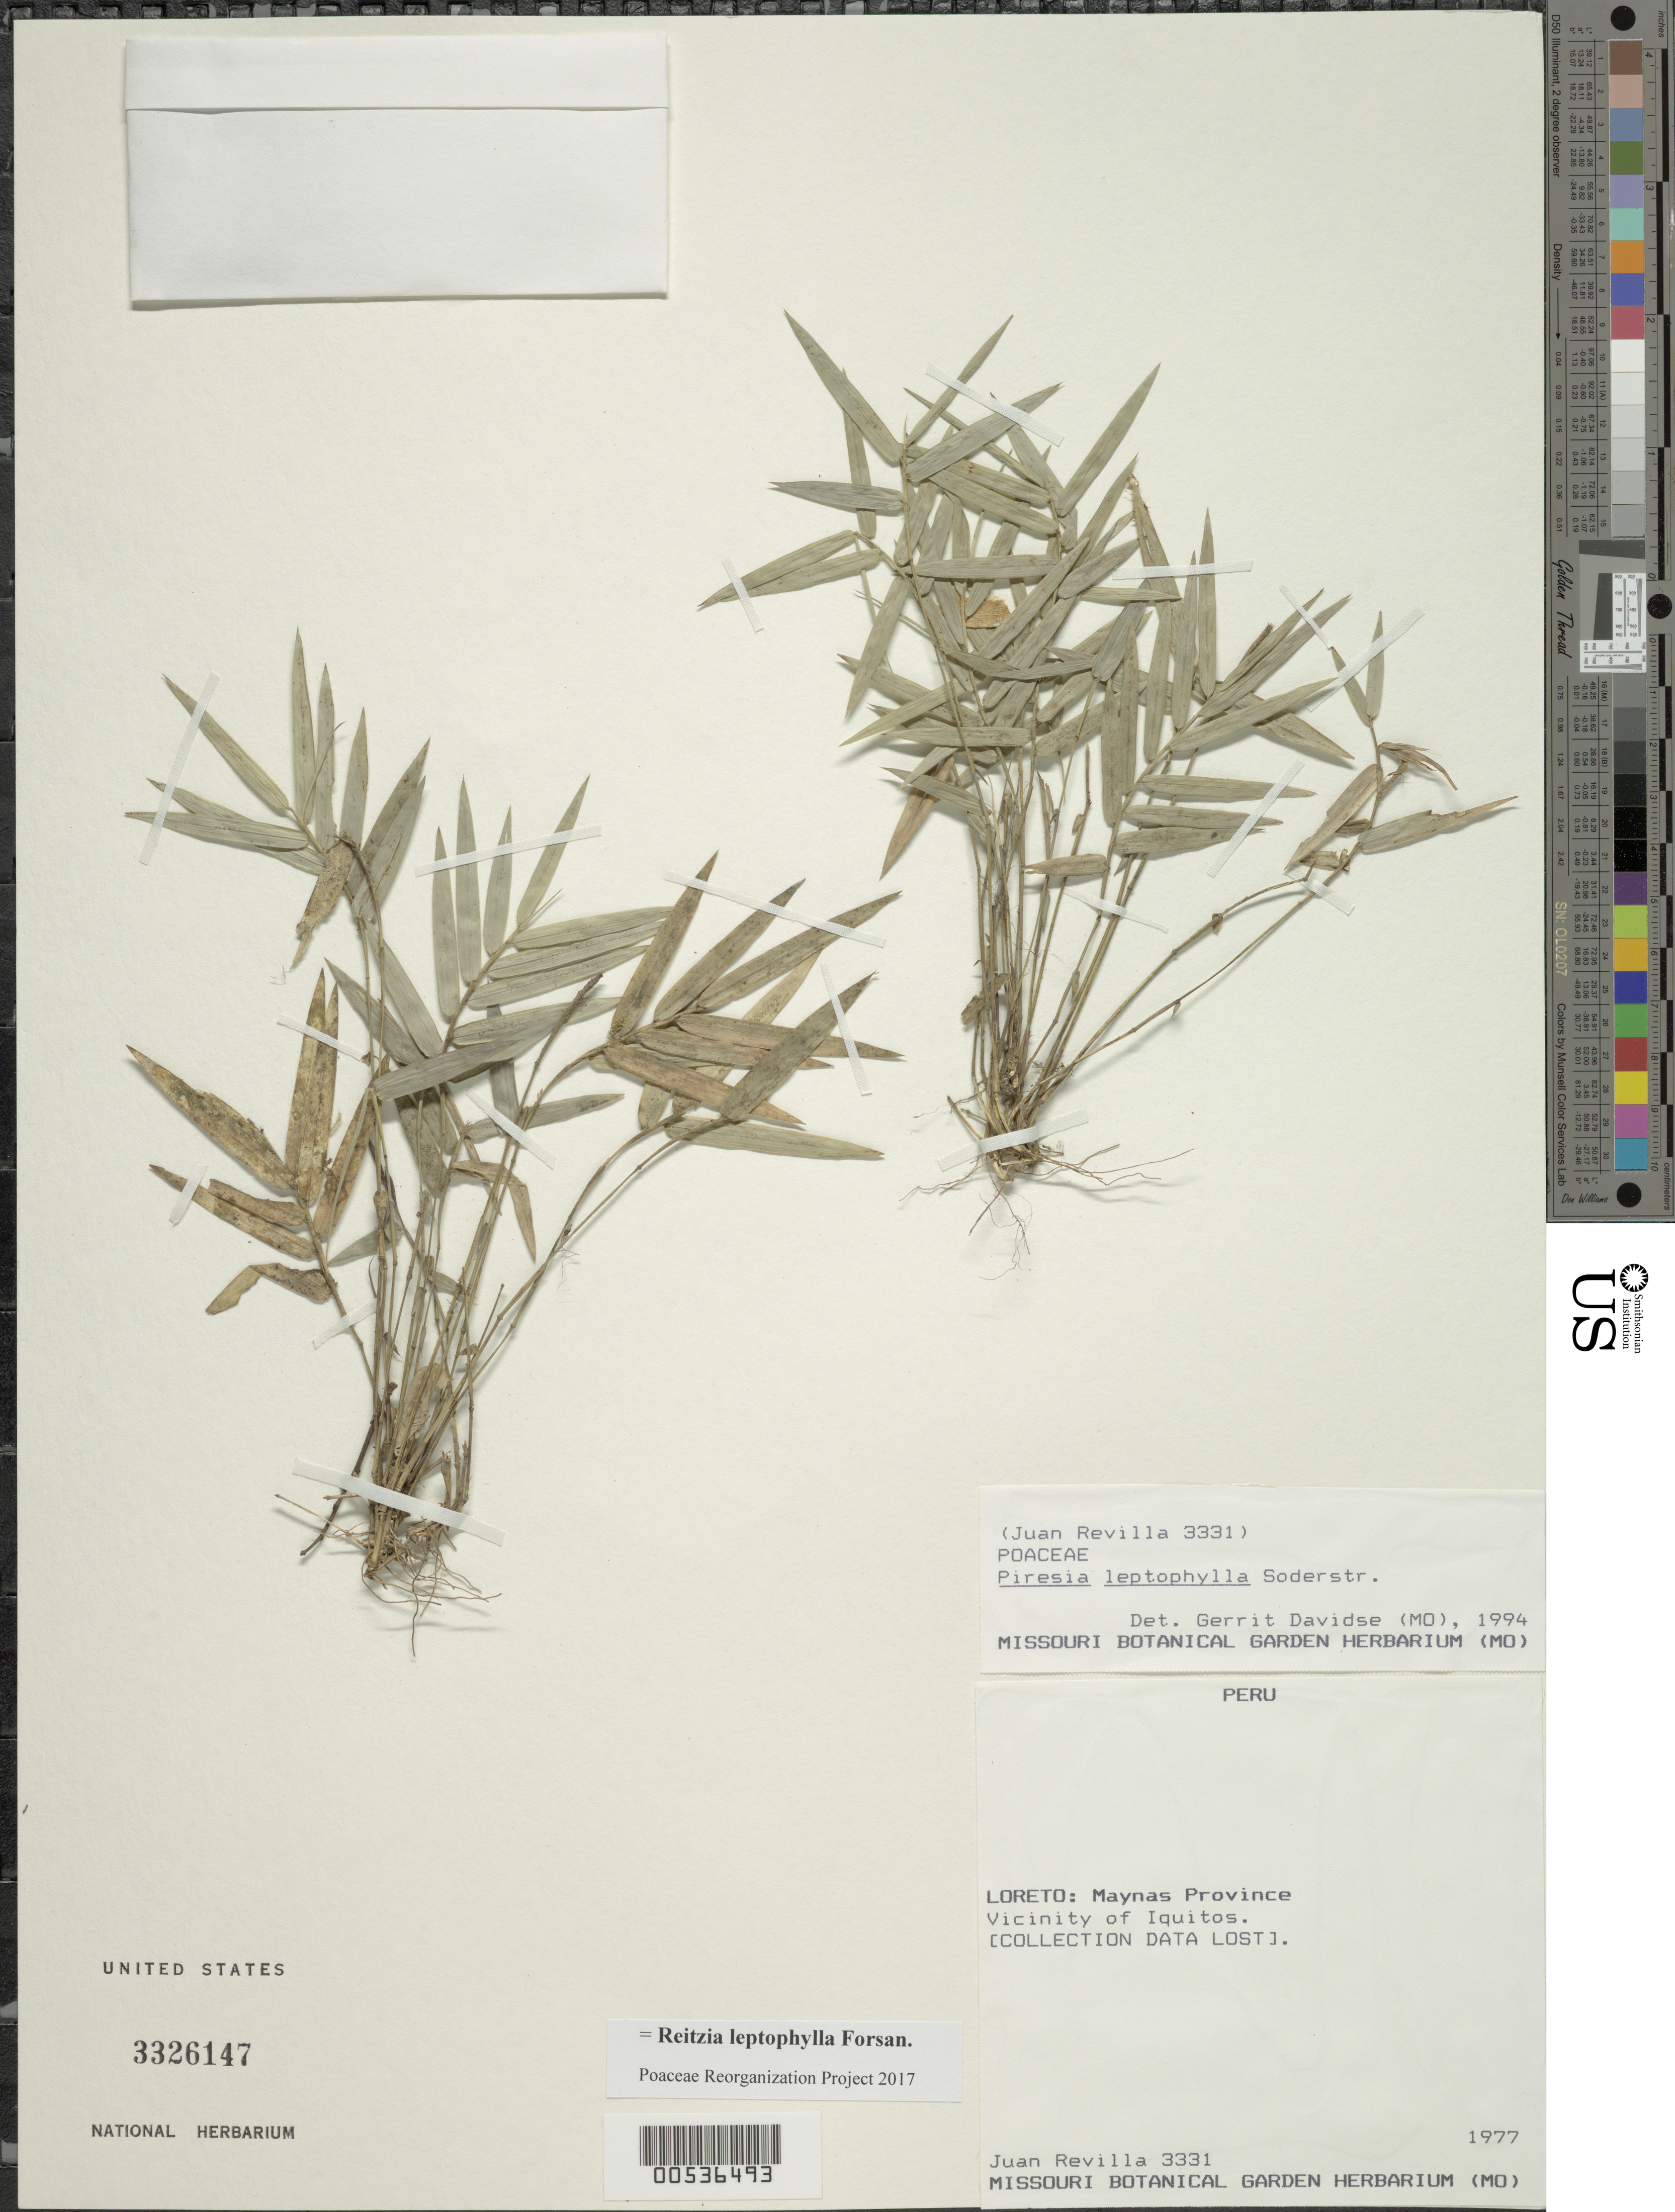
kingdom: Plantae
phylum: Tracheophyta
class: Liliopsida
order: Poales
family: Poaceae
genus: Reitzia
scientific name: Reitzia leptophylla ined. 2019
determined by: Poaceae Reorganization Project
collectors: J. Revilla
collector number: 3331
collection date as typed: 1977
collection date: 1977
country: Peru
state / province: Loreto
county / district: Maynas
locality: Maynas Prov., Iquitos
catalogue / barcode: US 3326147